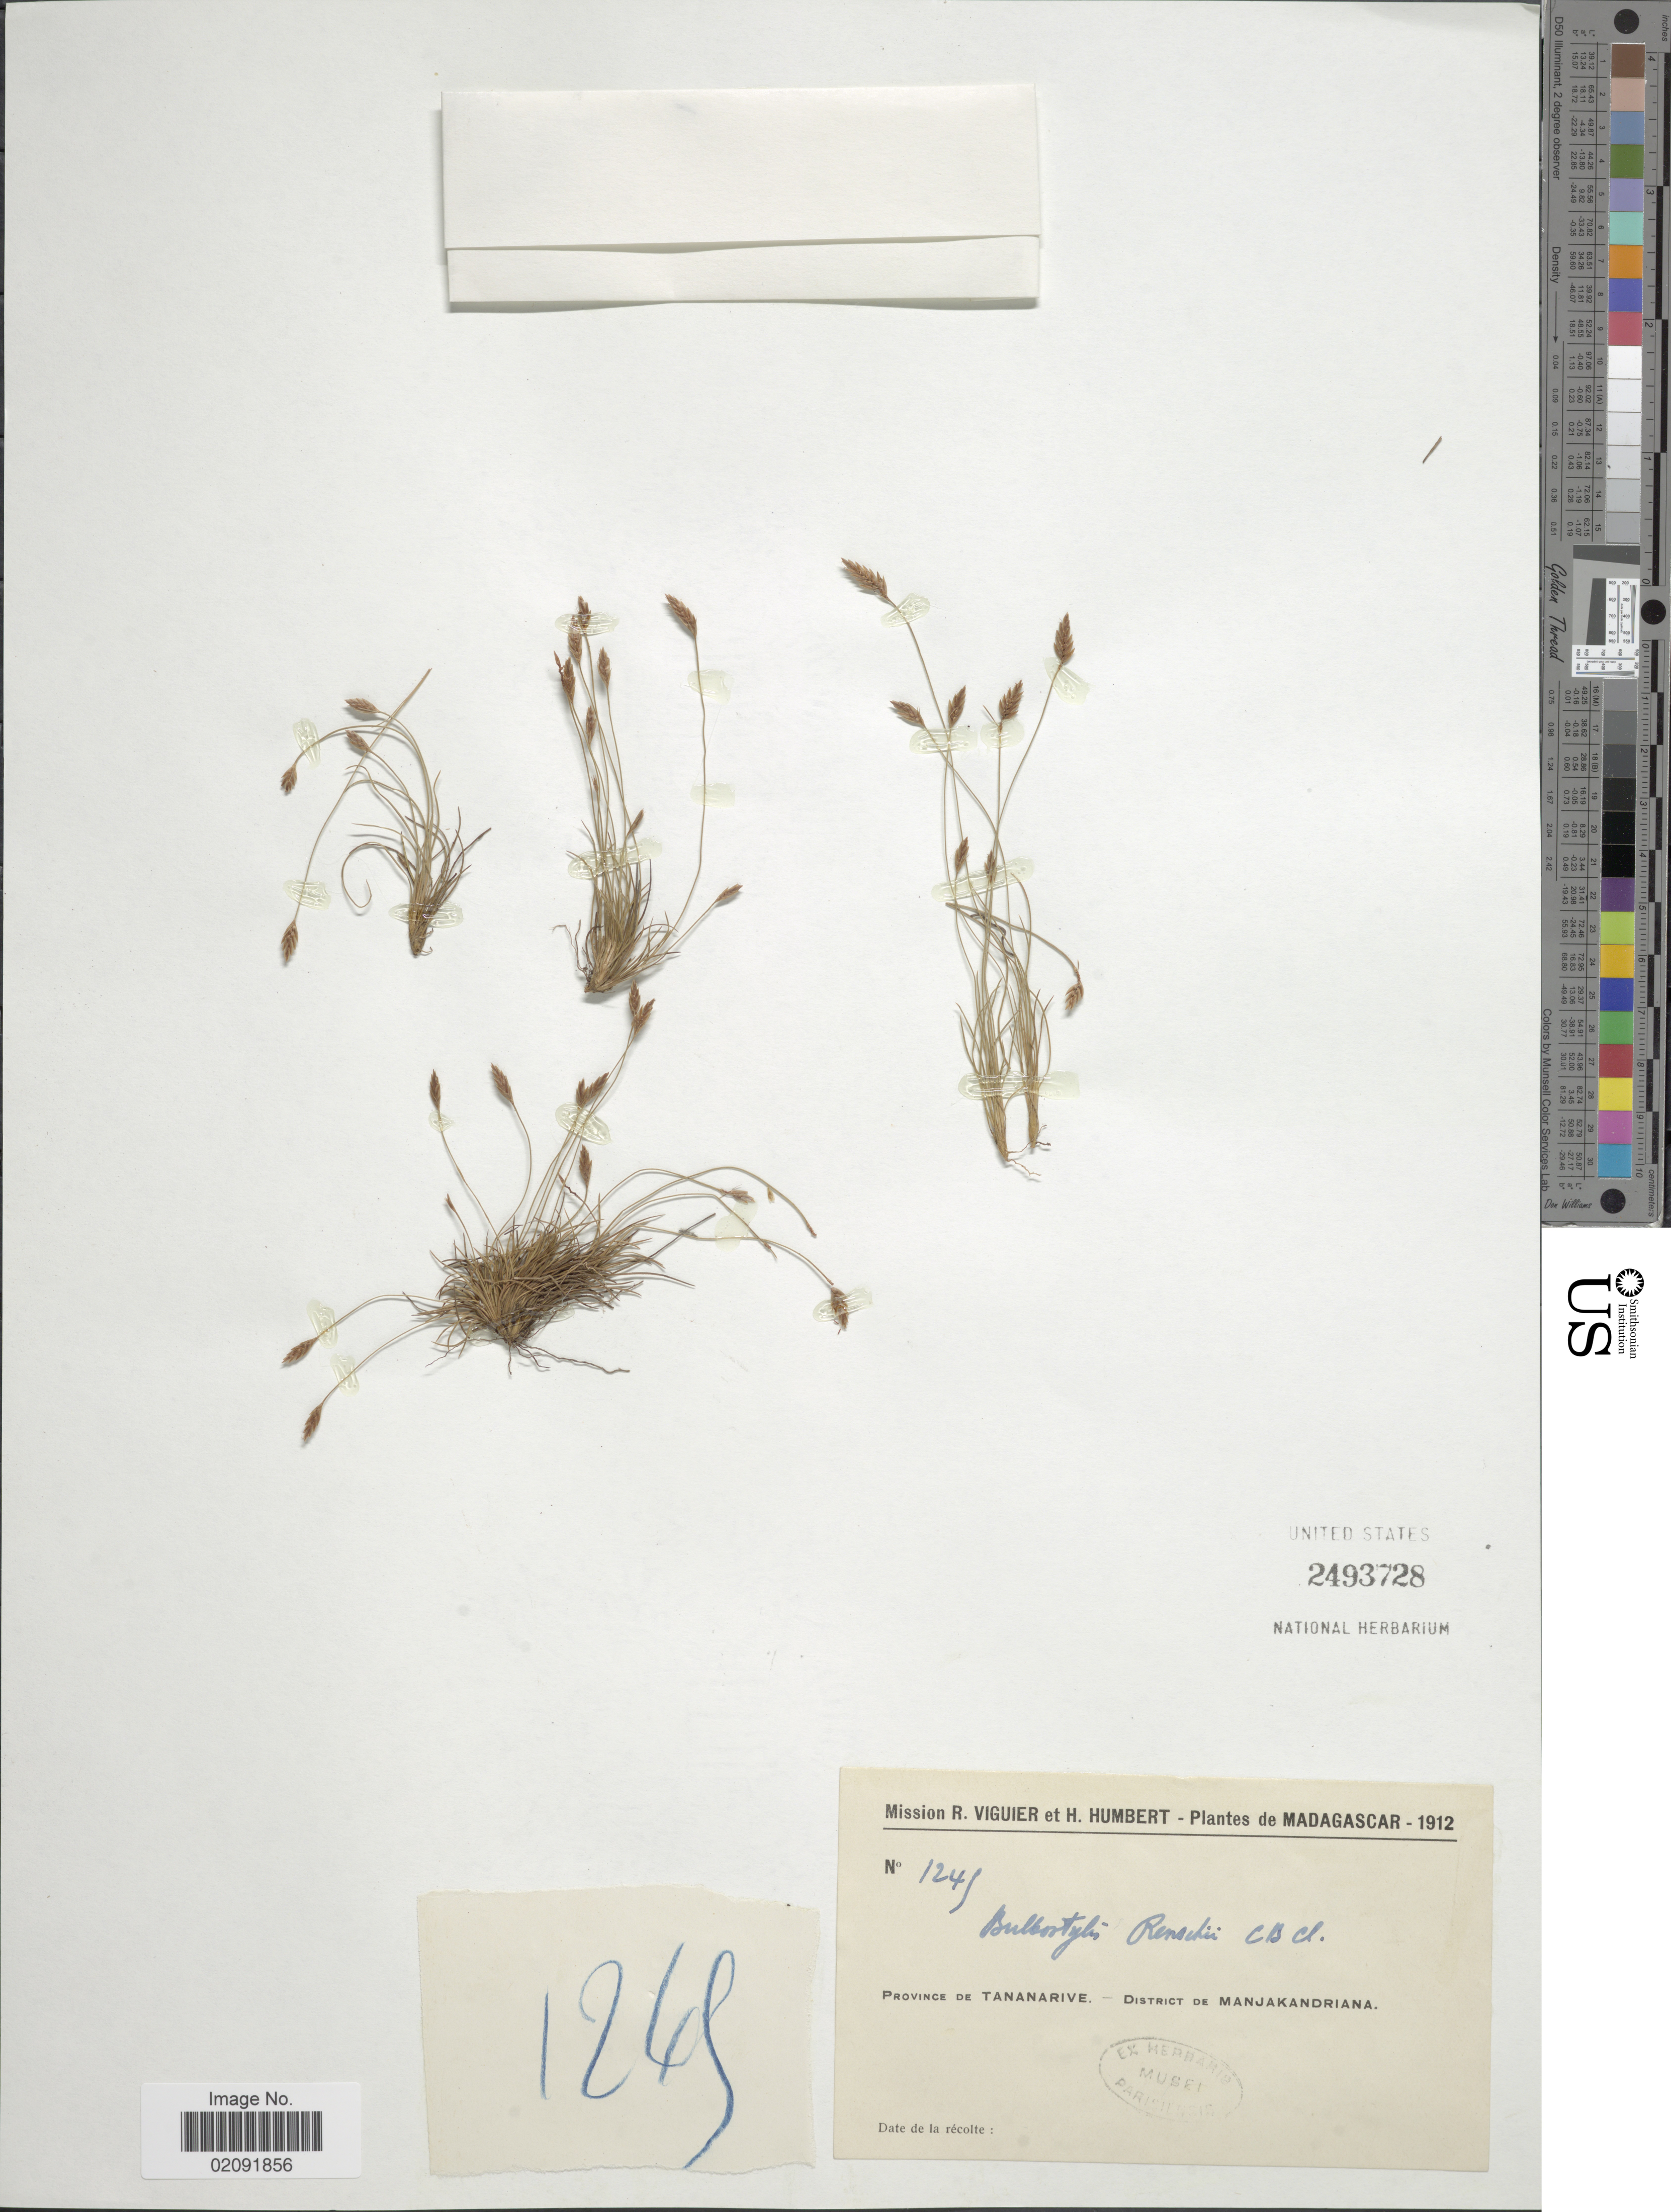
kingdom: Plantae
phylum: Tracheophyta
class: Liliopsida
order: Poales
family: Cyperaceae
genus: Bulbostylis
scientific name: Bulbostylis renschii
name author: (Boeckeler) C.B. Clarke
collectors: R. Viguier & H. Humbert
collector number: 1245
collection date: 1912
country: Madagascar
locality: Province de Tananarive - District de Manjakandriana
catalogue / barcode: US 2493728